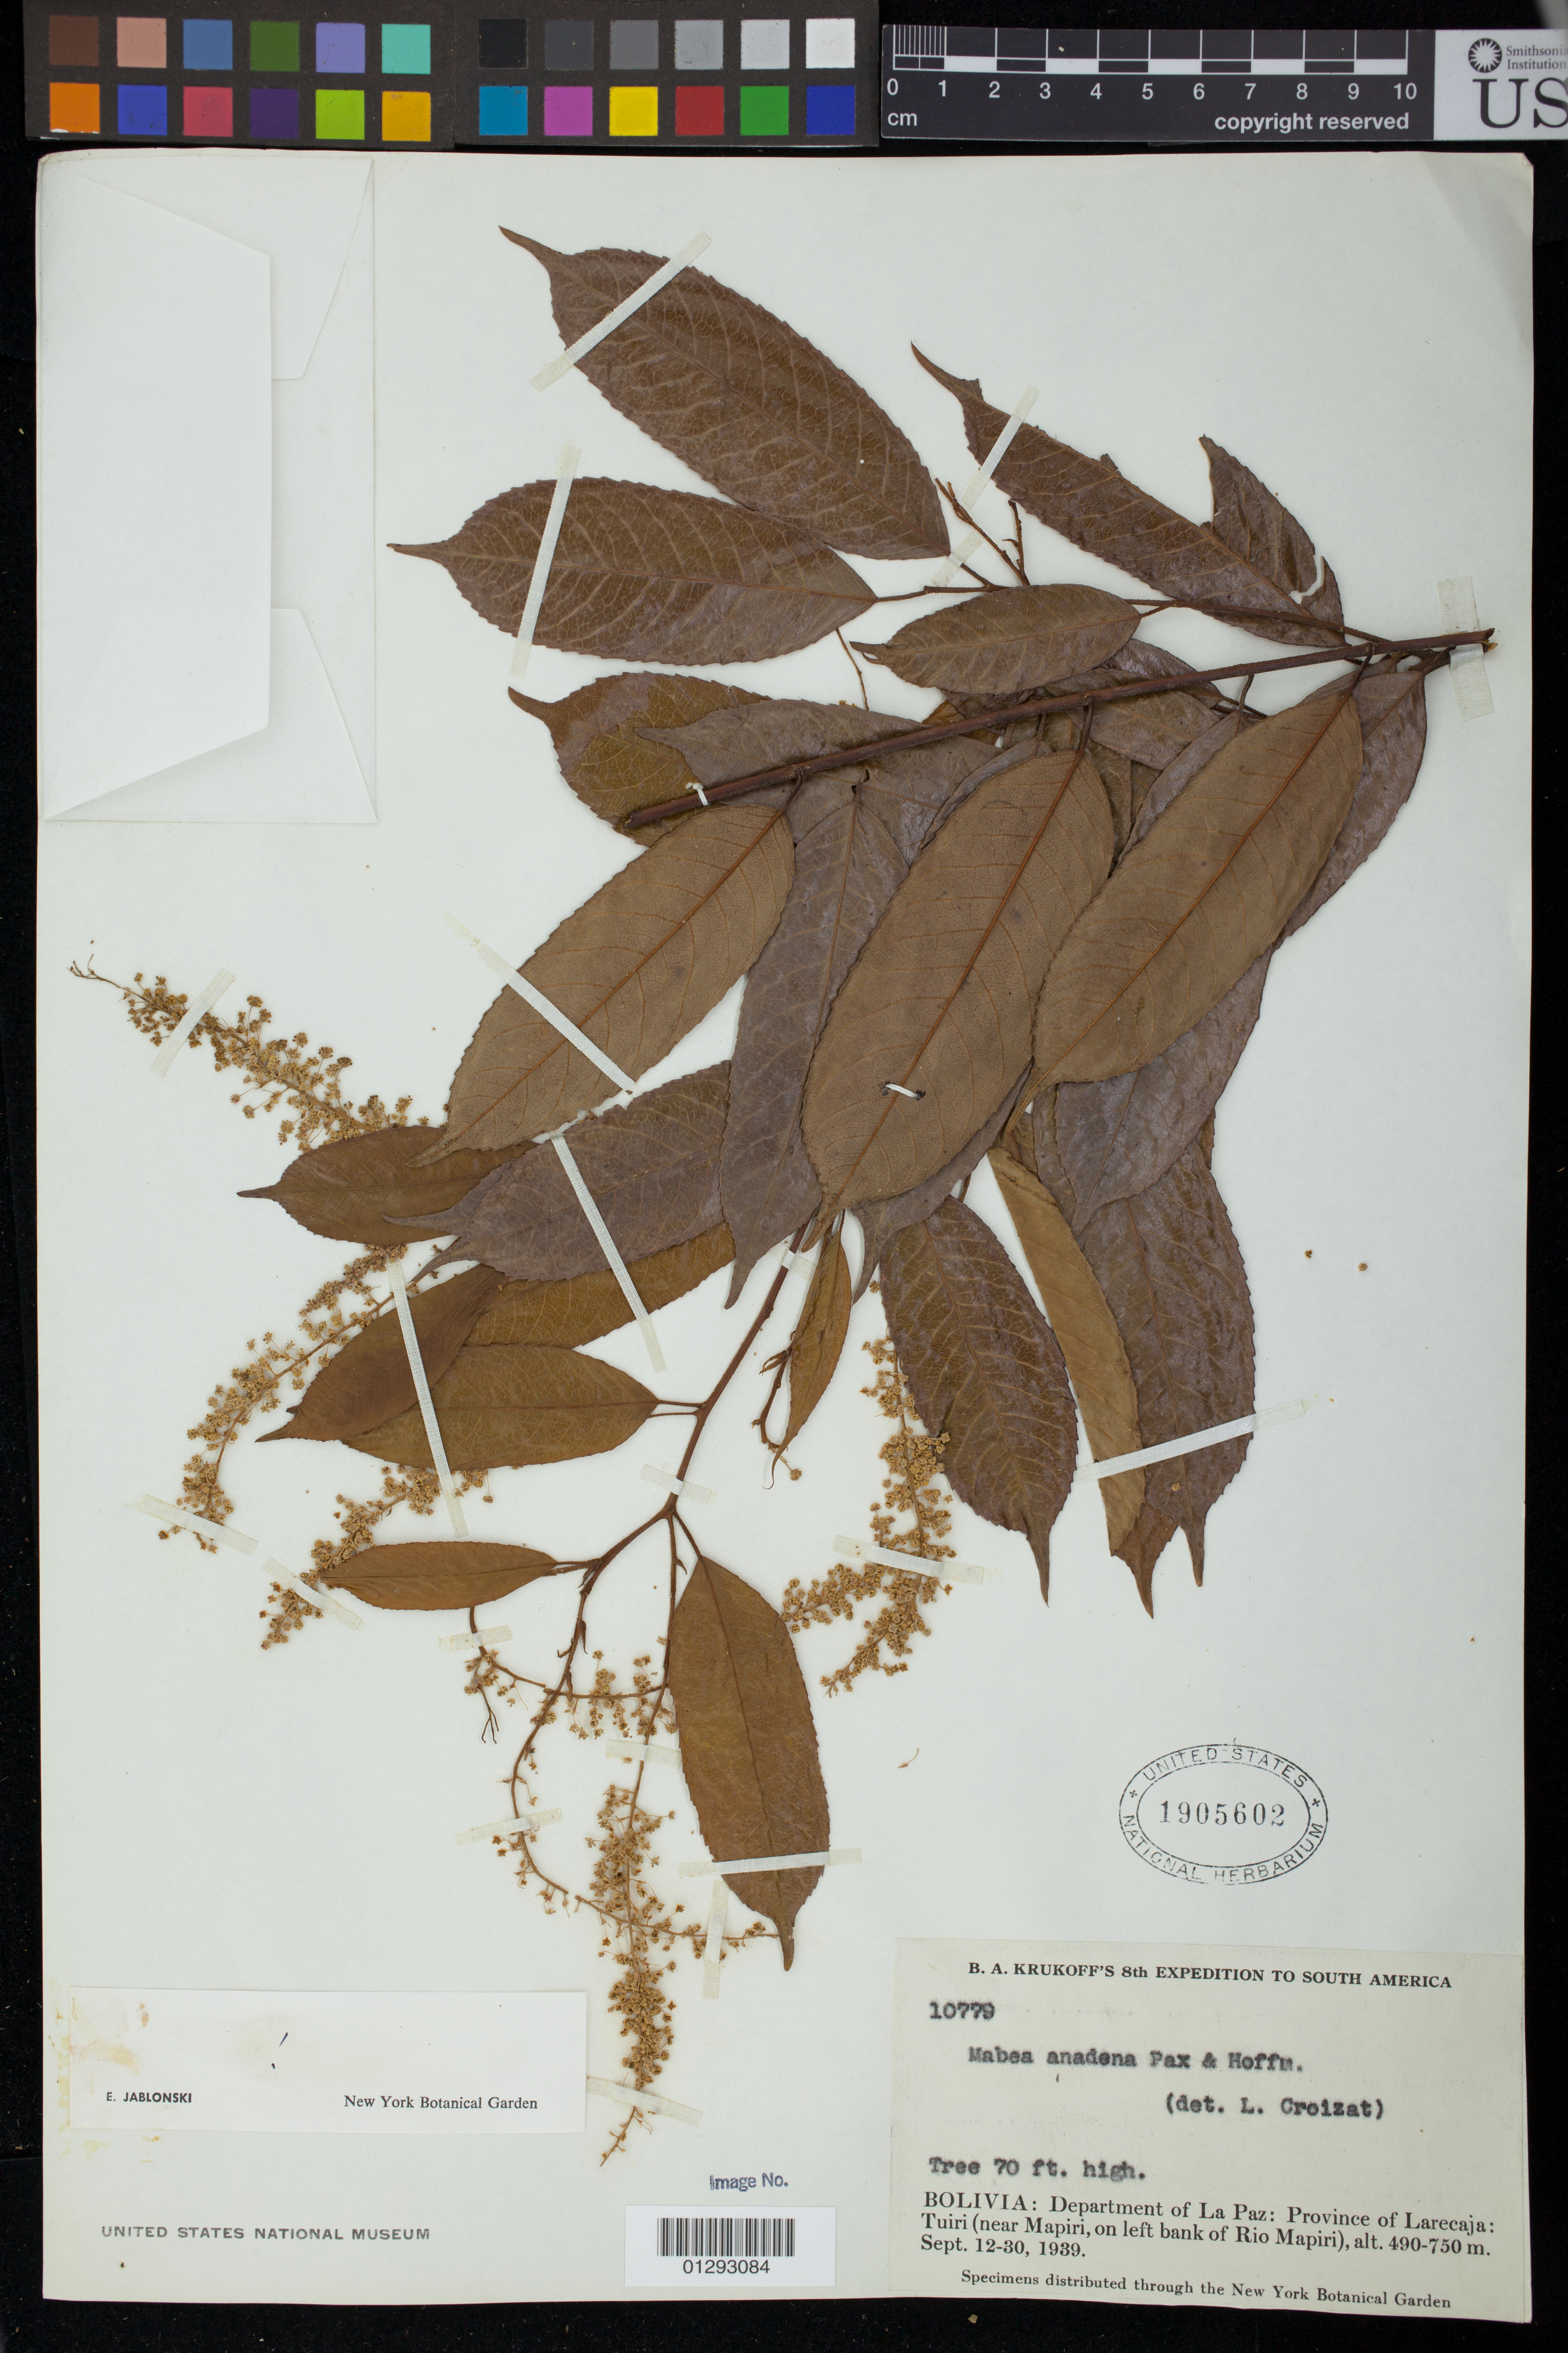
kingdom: Plantae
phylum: Tracheophyta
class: Magnoliopsida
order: Malpighiales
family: Euphorbiaceae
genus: Mabea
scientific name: Mabea anadena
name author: Pax & K. Hoffm. in Engl.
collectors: B. A. Krukoff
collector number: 10779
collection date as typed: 12 Sep 1939 to 30 Sep 1939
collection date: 1939-09-12/1939-09-30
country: Bolivia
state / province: La Paz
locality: Province of Larecaja: Tuiri (near Mapirí, on left bank of Rio Mapirí.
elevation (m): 490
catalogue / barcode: US 1905602